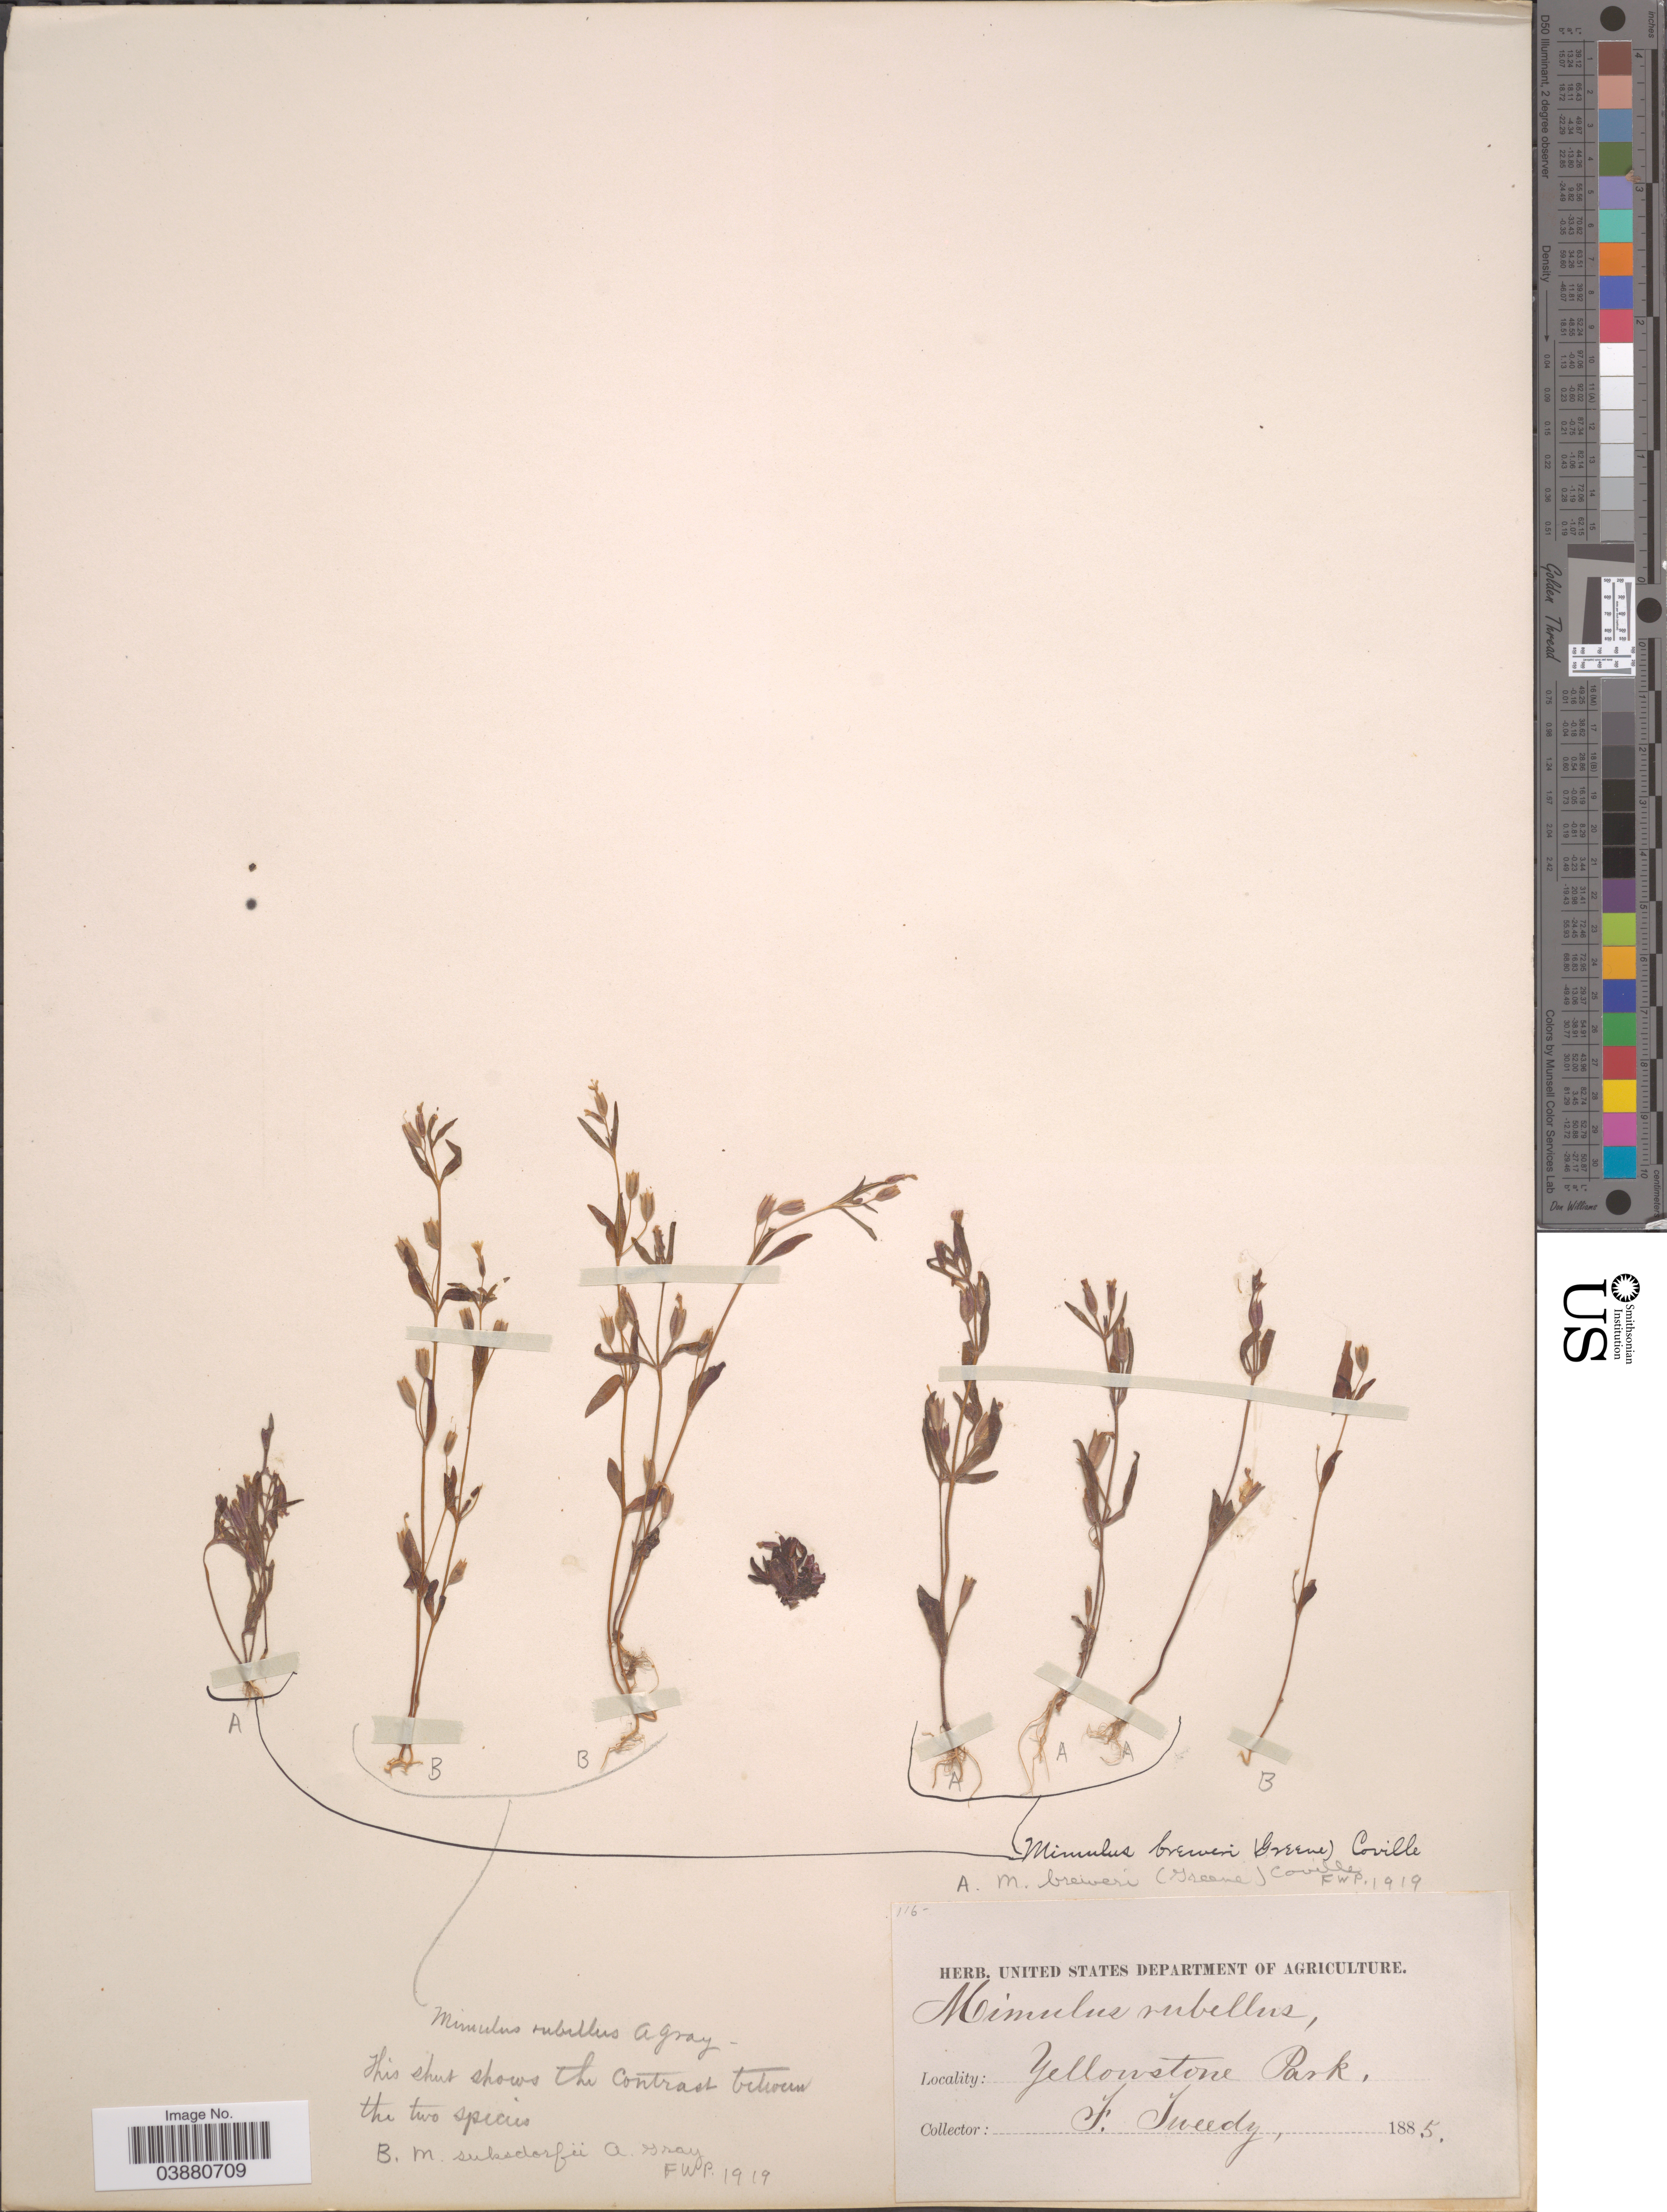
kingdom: Plantae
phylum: Tracheophyta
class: Magnoliopsida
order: Lamiales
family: Phrymaceae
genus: Mimulus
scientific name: Mimulus breweri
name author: (Greene) Coville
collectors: F. Tweedy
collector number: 116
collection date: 1885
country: United States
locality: Yellowstone Park.